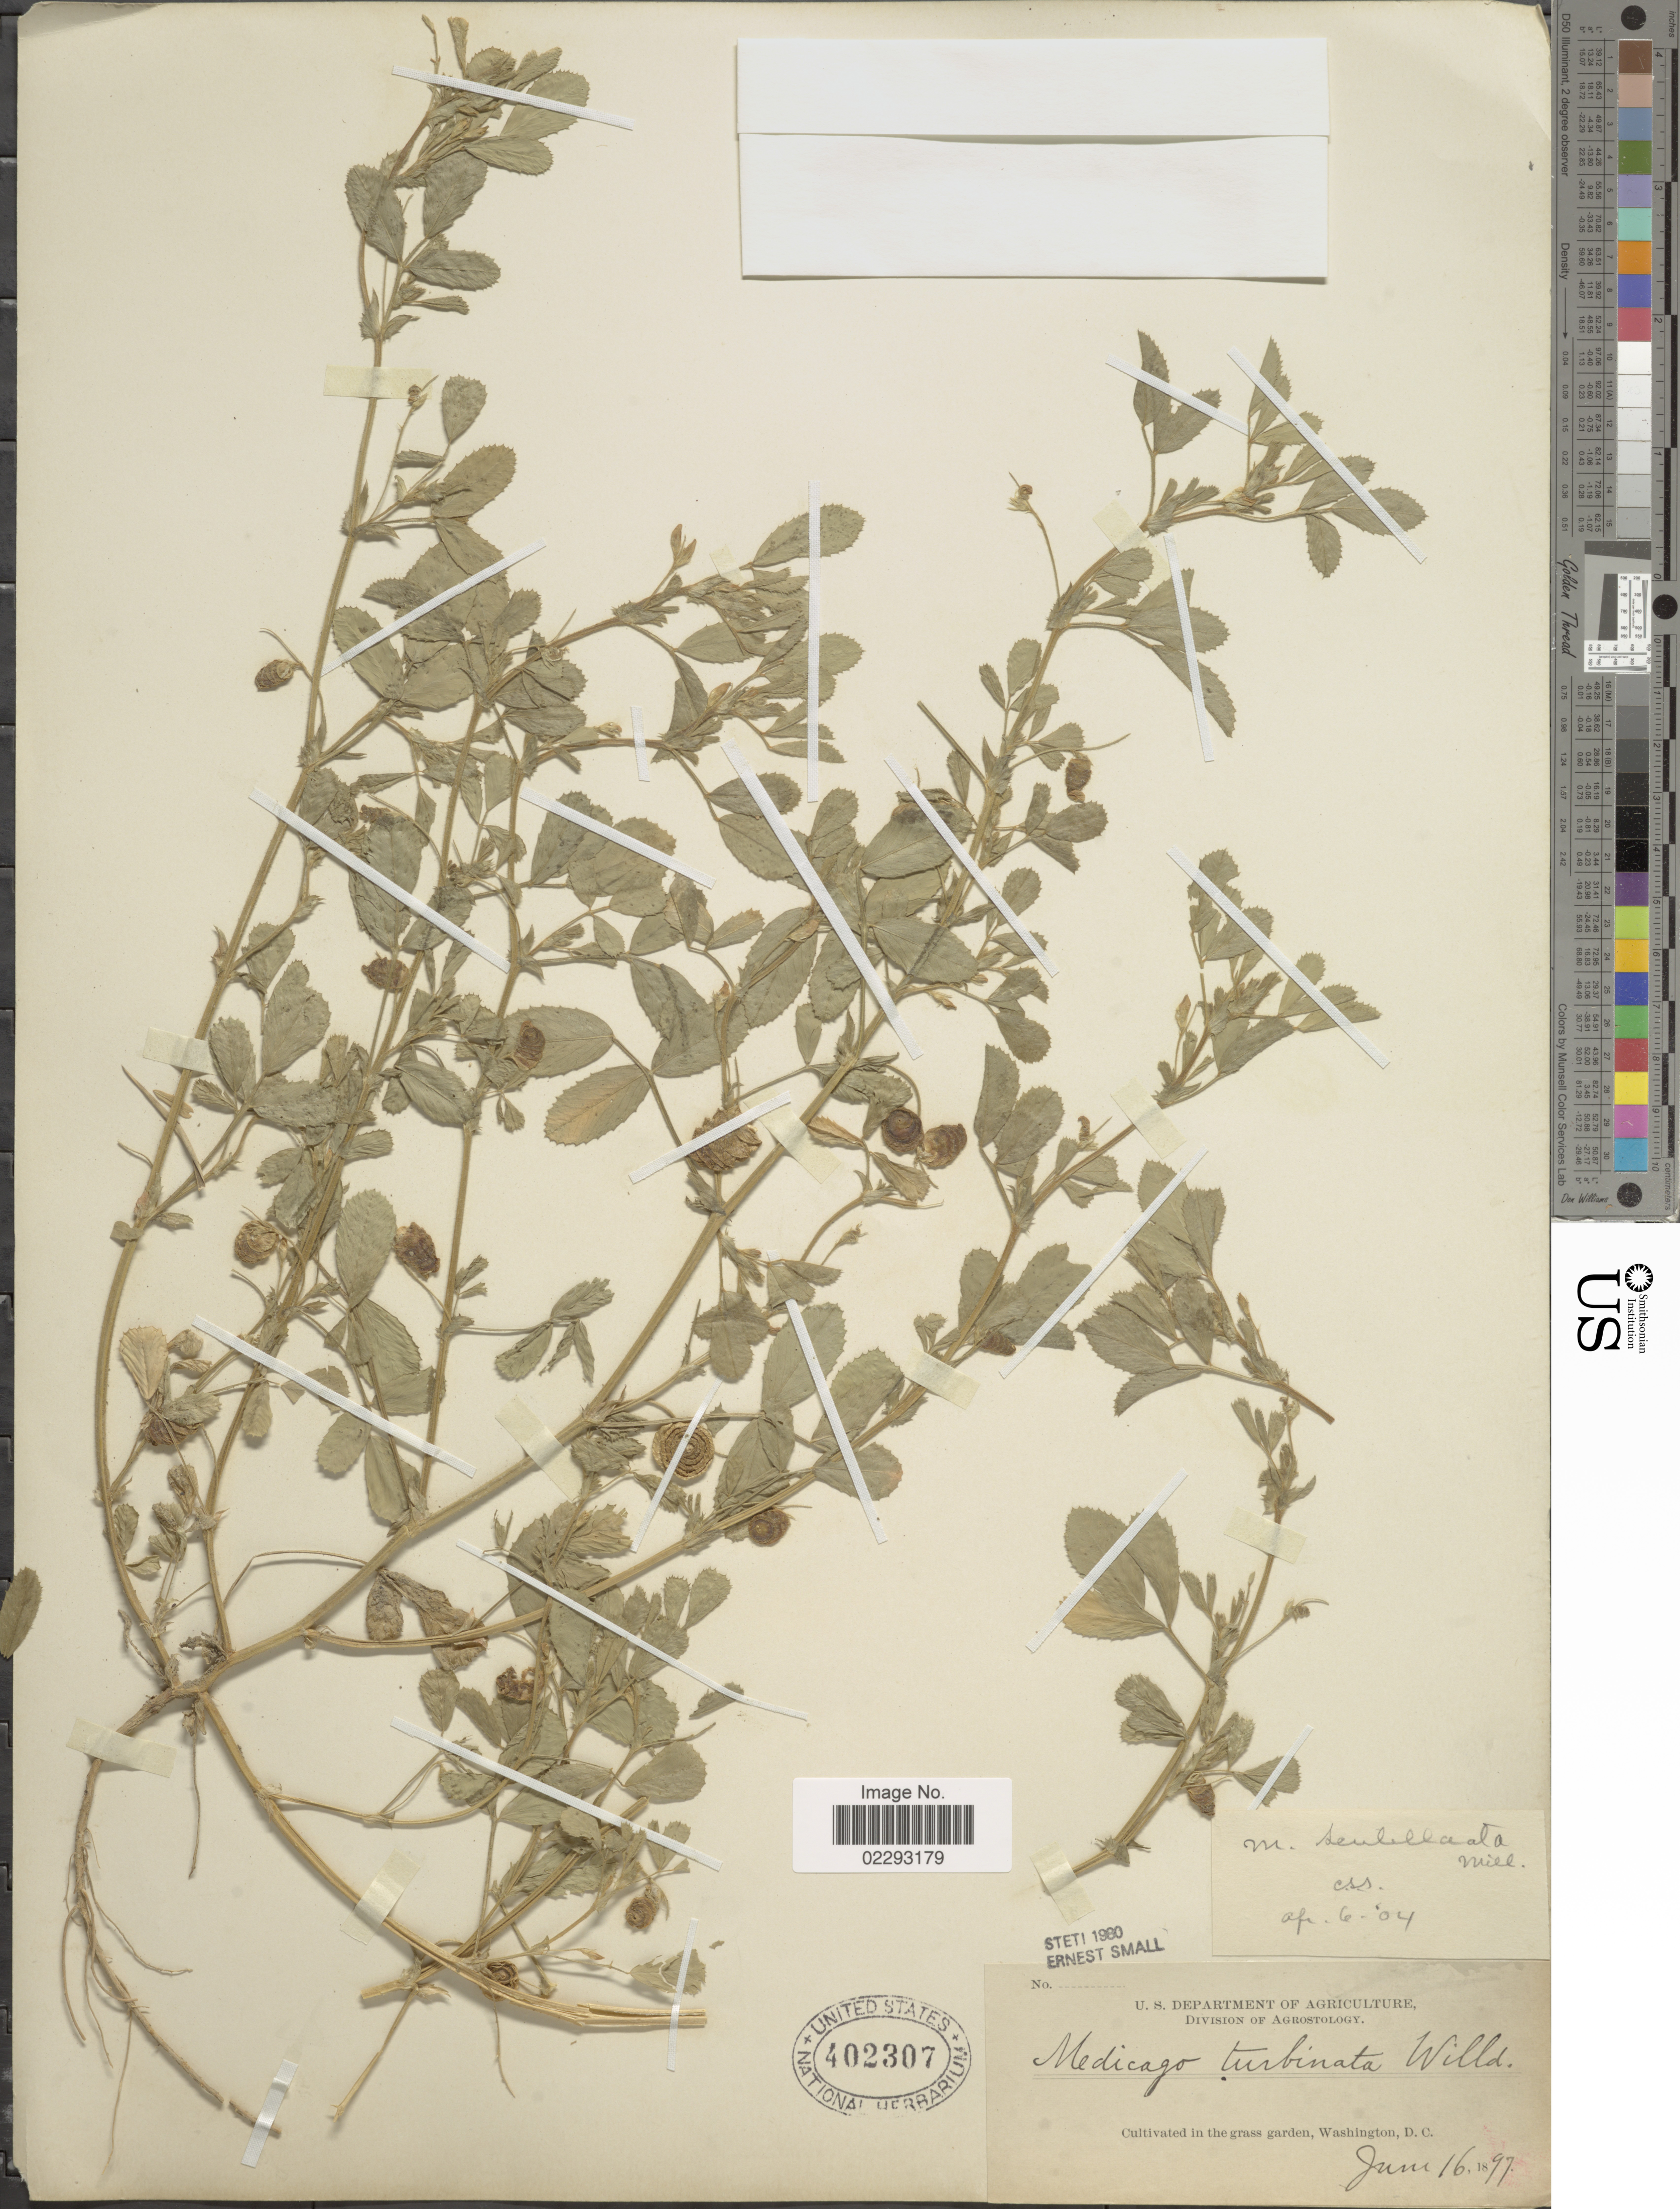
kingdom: Plantae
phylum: Tracheophyta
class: Magnoliopsida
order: Fabales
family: Fabaceae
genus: Medicago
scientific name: Medicago scutellata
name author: (L.) Mill.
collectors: U.S. Department of Agriculture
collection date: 1897-06-16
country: United States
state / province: District of Columbia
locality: Cultivated in the grass garden, Washington D.C.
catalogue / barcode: US 402307